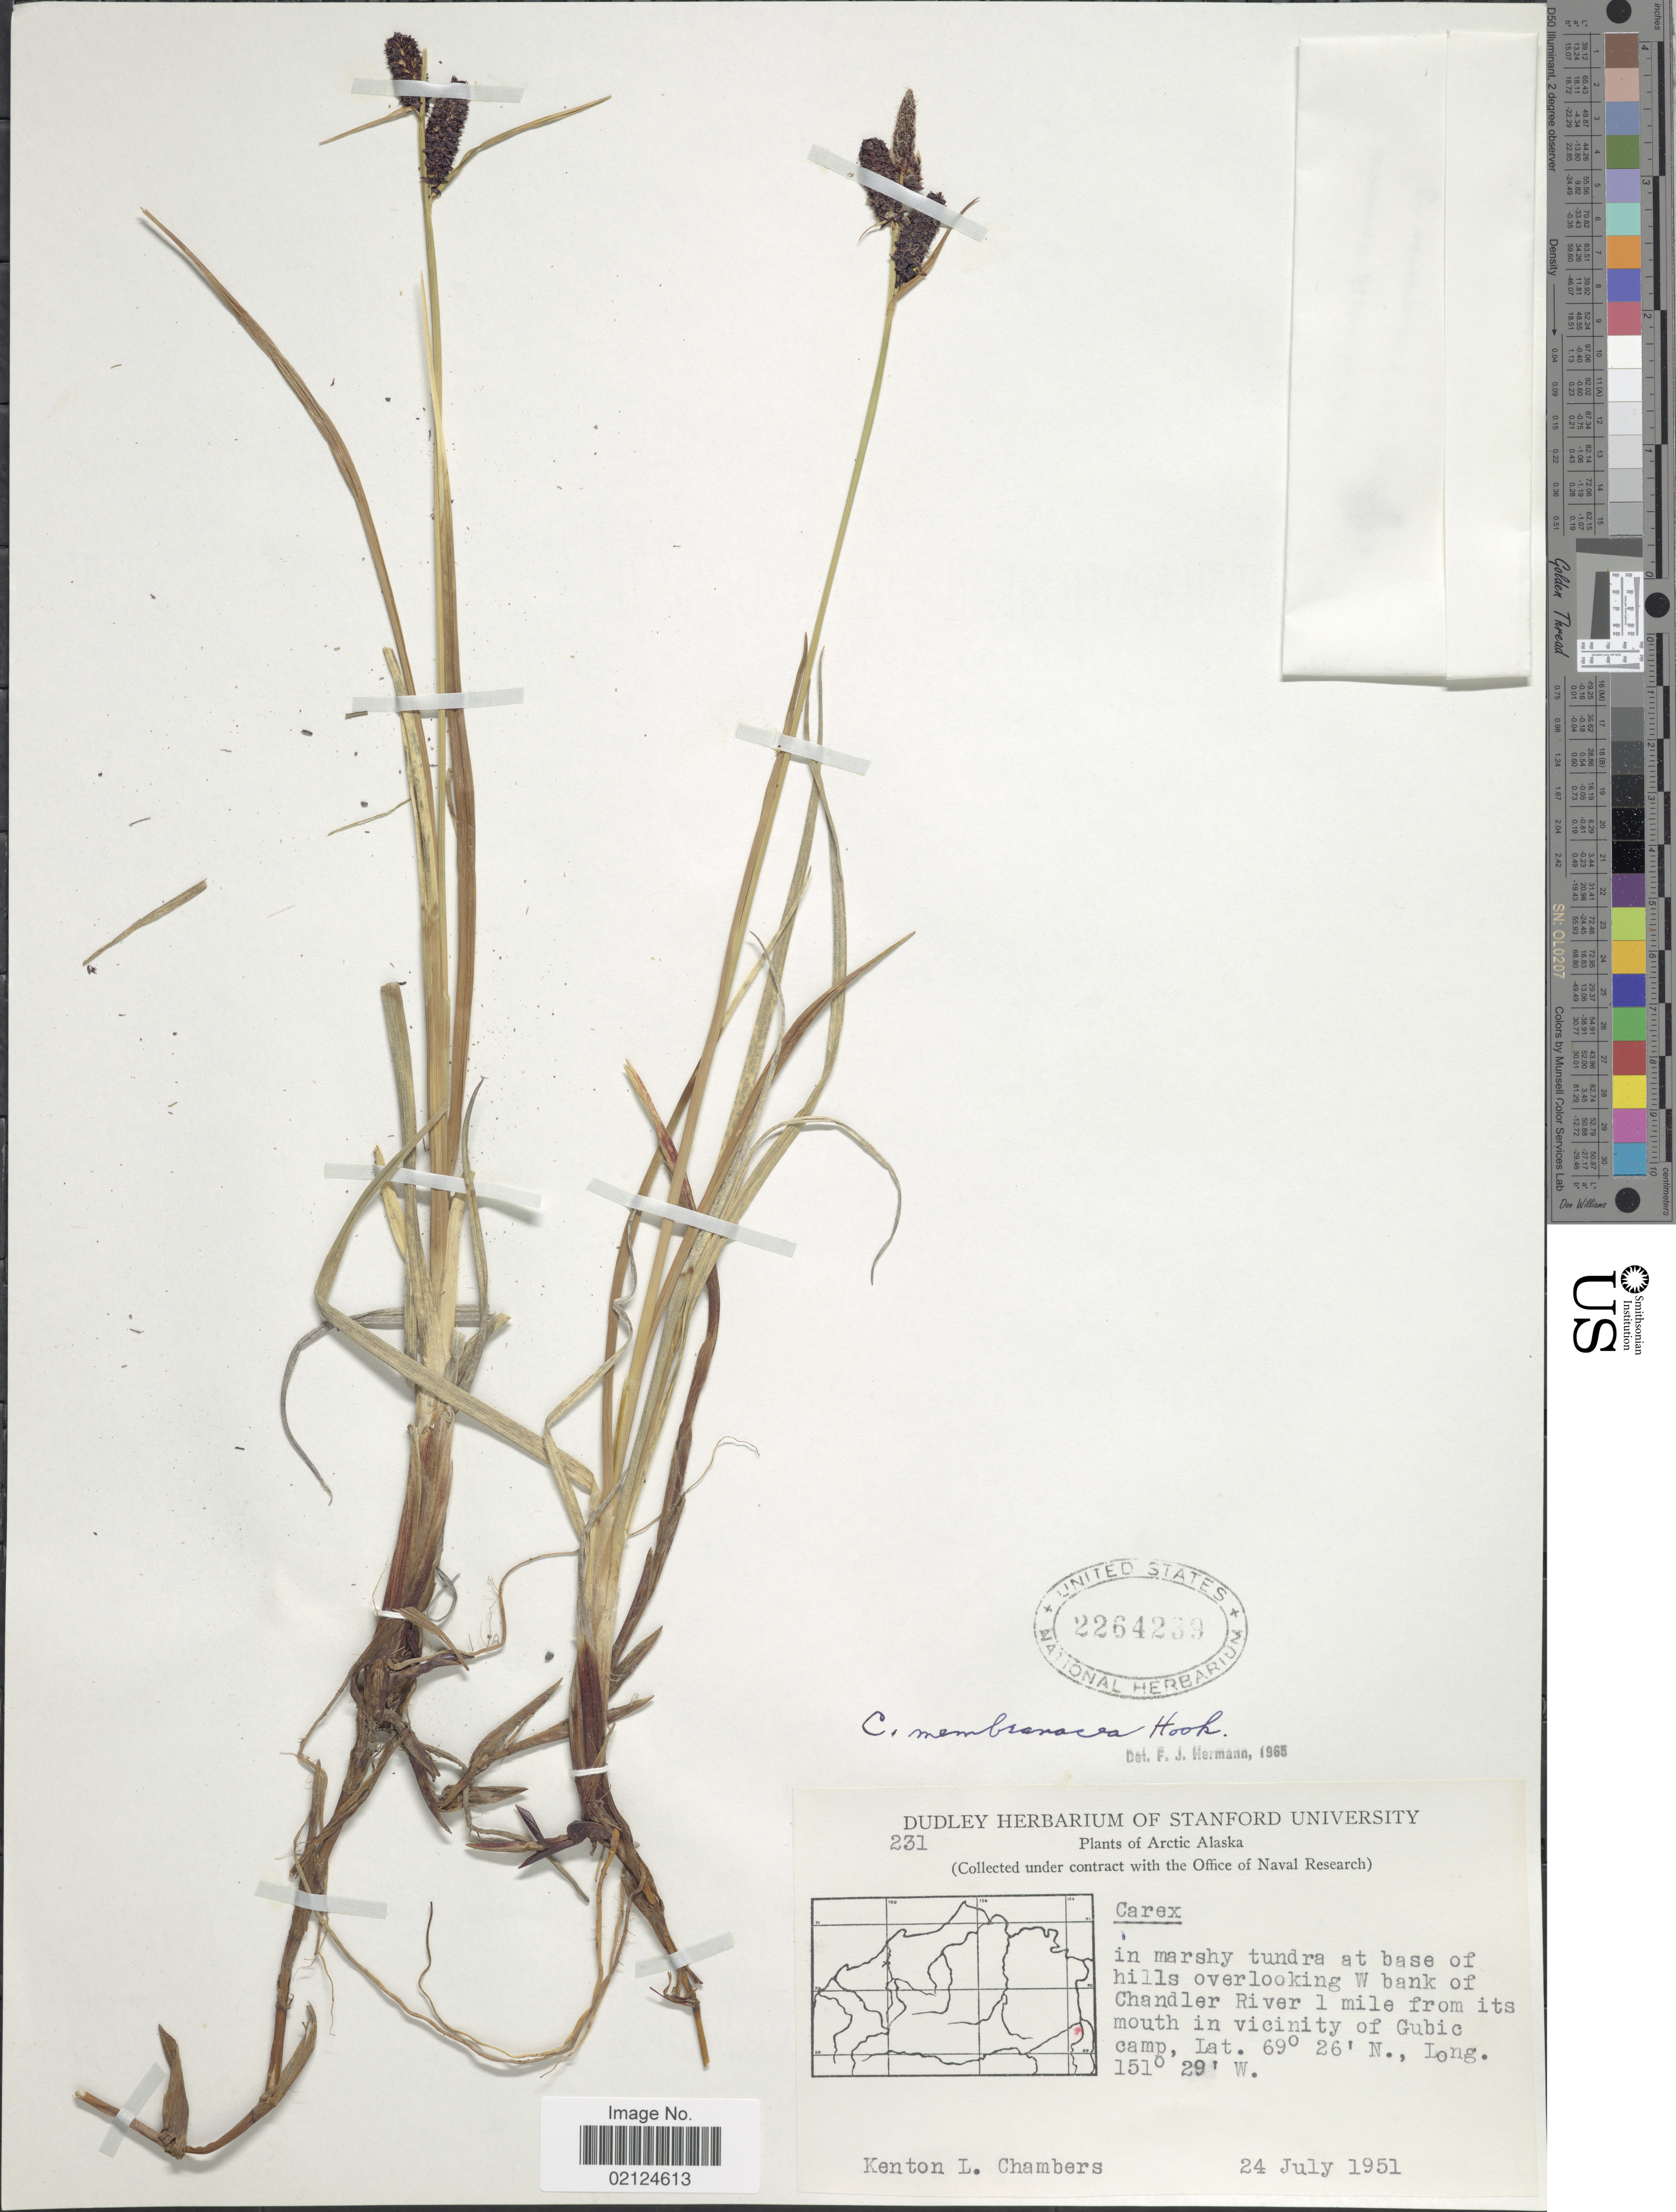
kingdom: Plantae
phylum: Tracheophyta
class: Liliopsida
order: Poales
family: Cyperaceae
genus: Carex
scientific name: Carex membranacea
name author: Hook.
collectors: K. L. Chambers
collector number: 231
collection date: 1951-07-24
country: United States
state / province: Alaska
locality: Arctic Alaska, at base of hills overlooking W bank of Chandler River 1 mile from its mouth of vicinity of Gubic camp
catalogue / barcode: US 2264239